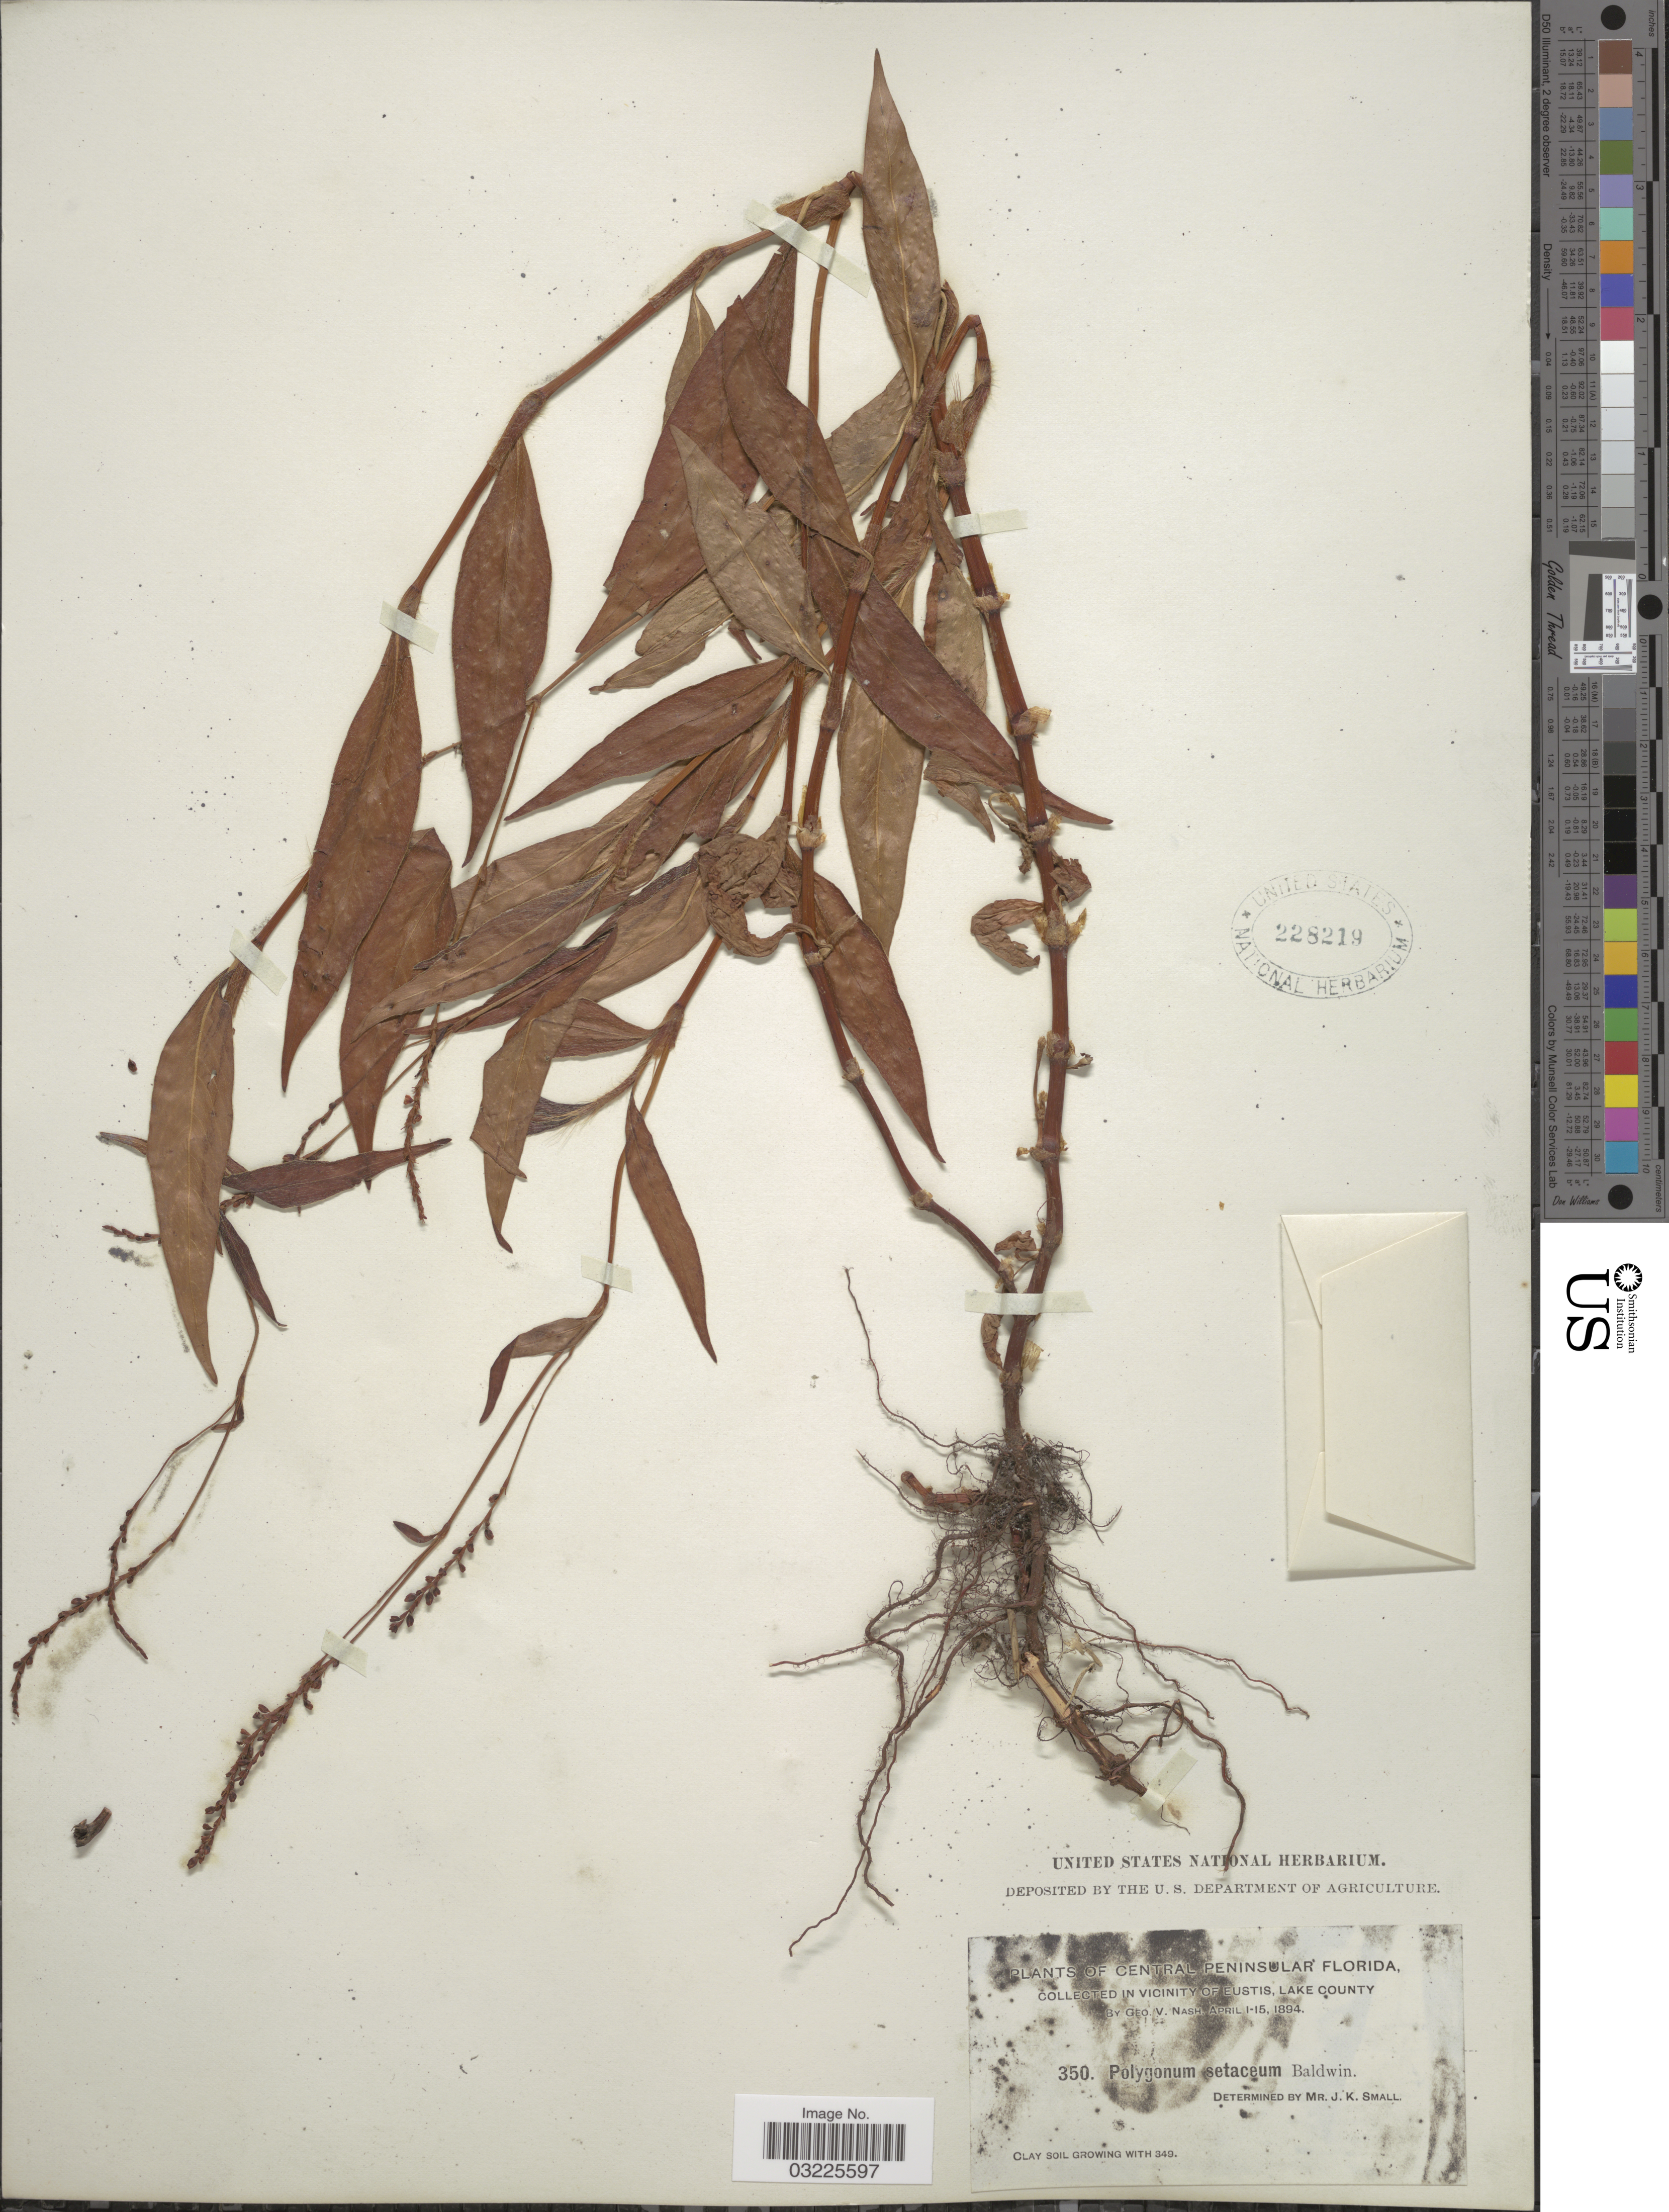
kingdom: Plantae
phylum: Tracheophyta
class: Magnoliopsida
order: Caryophyllales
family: Polygonaceae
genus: Persicaria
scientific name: Persicaria setacea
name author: Small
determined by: Atha, D. E.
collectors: G. V. Nash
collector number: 350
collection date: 1894-04-01/1894-04-15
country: United States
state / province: Florida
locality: Central Peninsular Florida, in vicinity of Eustis, Lake County.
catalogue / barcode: US 228219